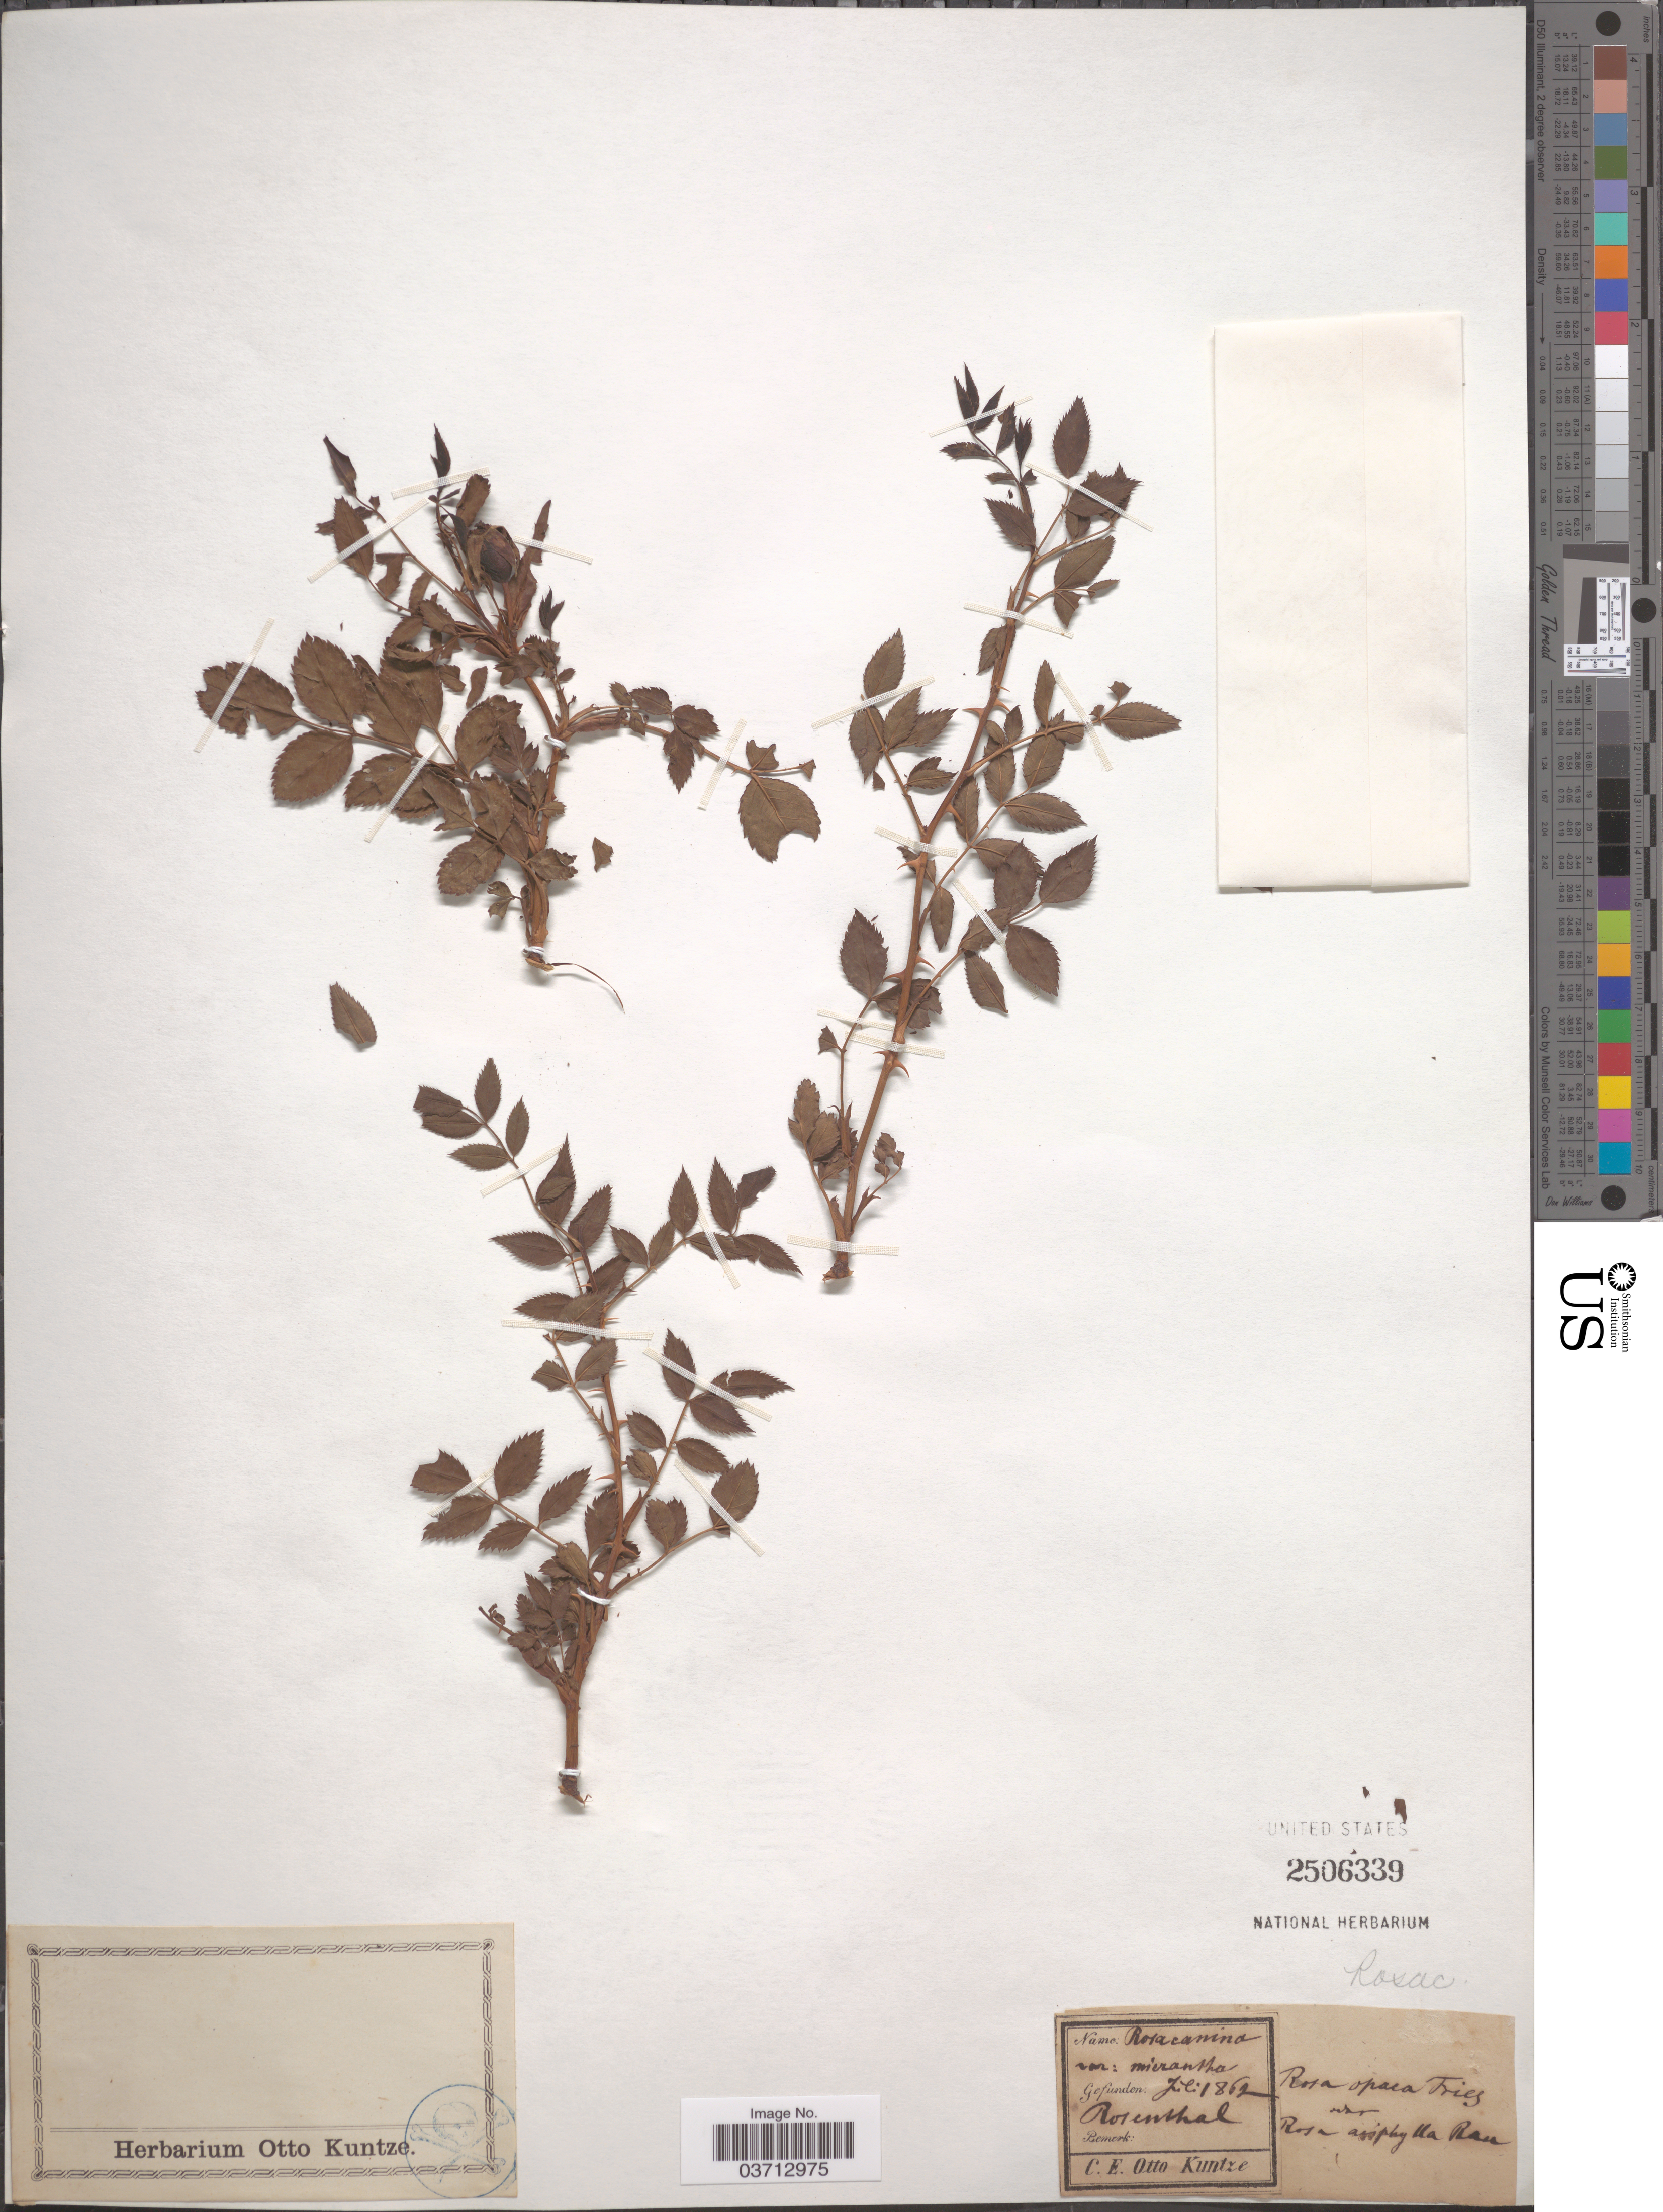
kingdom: Plantae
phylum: Tracheophyta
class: Magnoliopsida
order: Rosales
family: Rosaceae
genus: Rosa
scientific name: Rosa canina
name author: L.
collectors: C.E.O. Kuntze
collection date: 1862-07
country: Germany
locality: Rosenthal.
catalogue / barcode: US 2506339